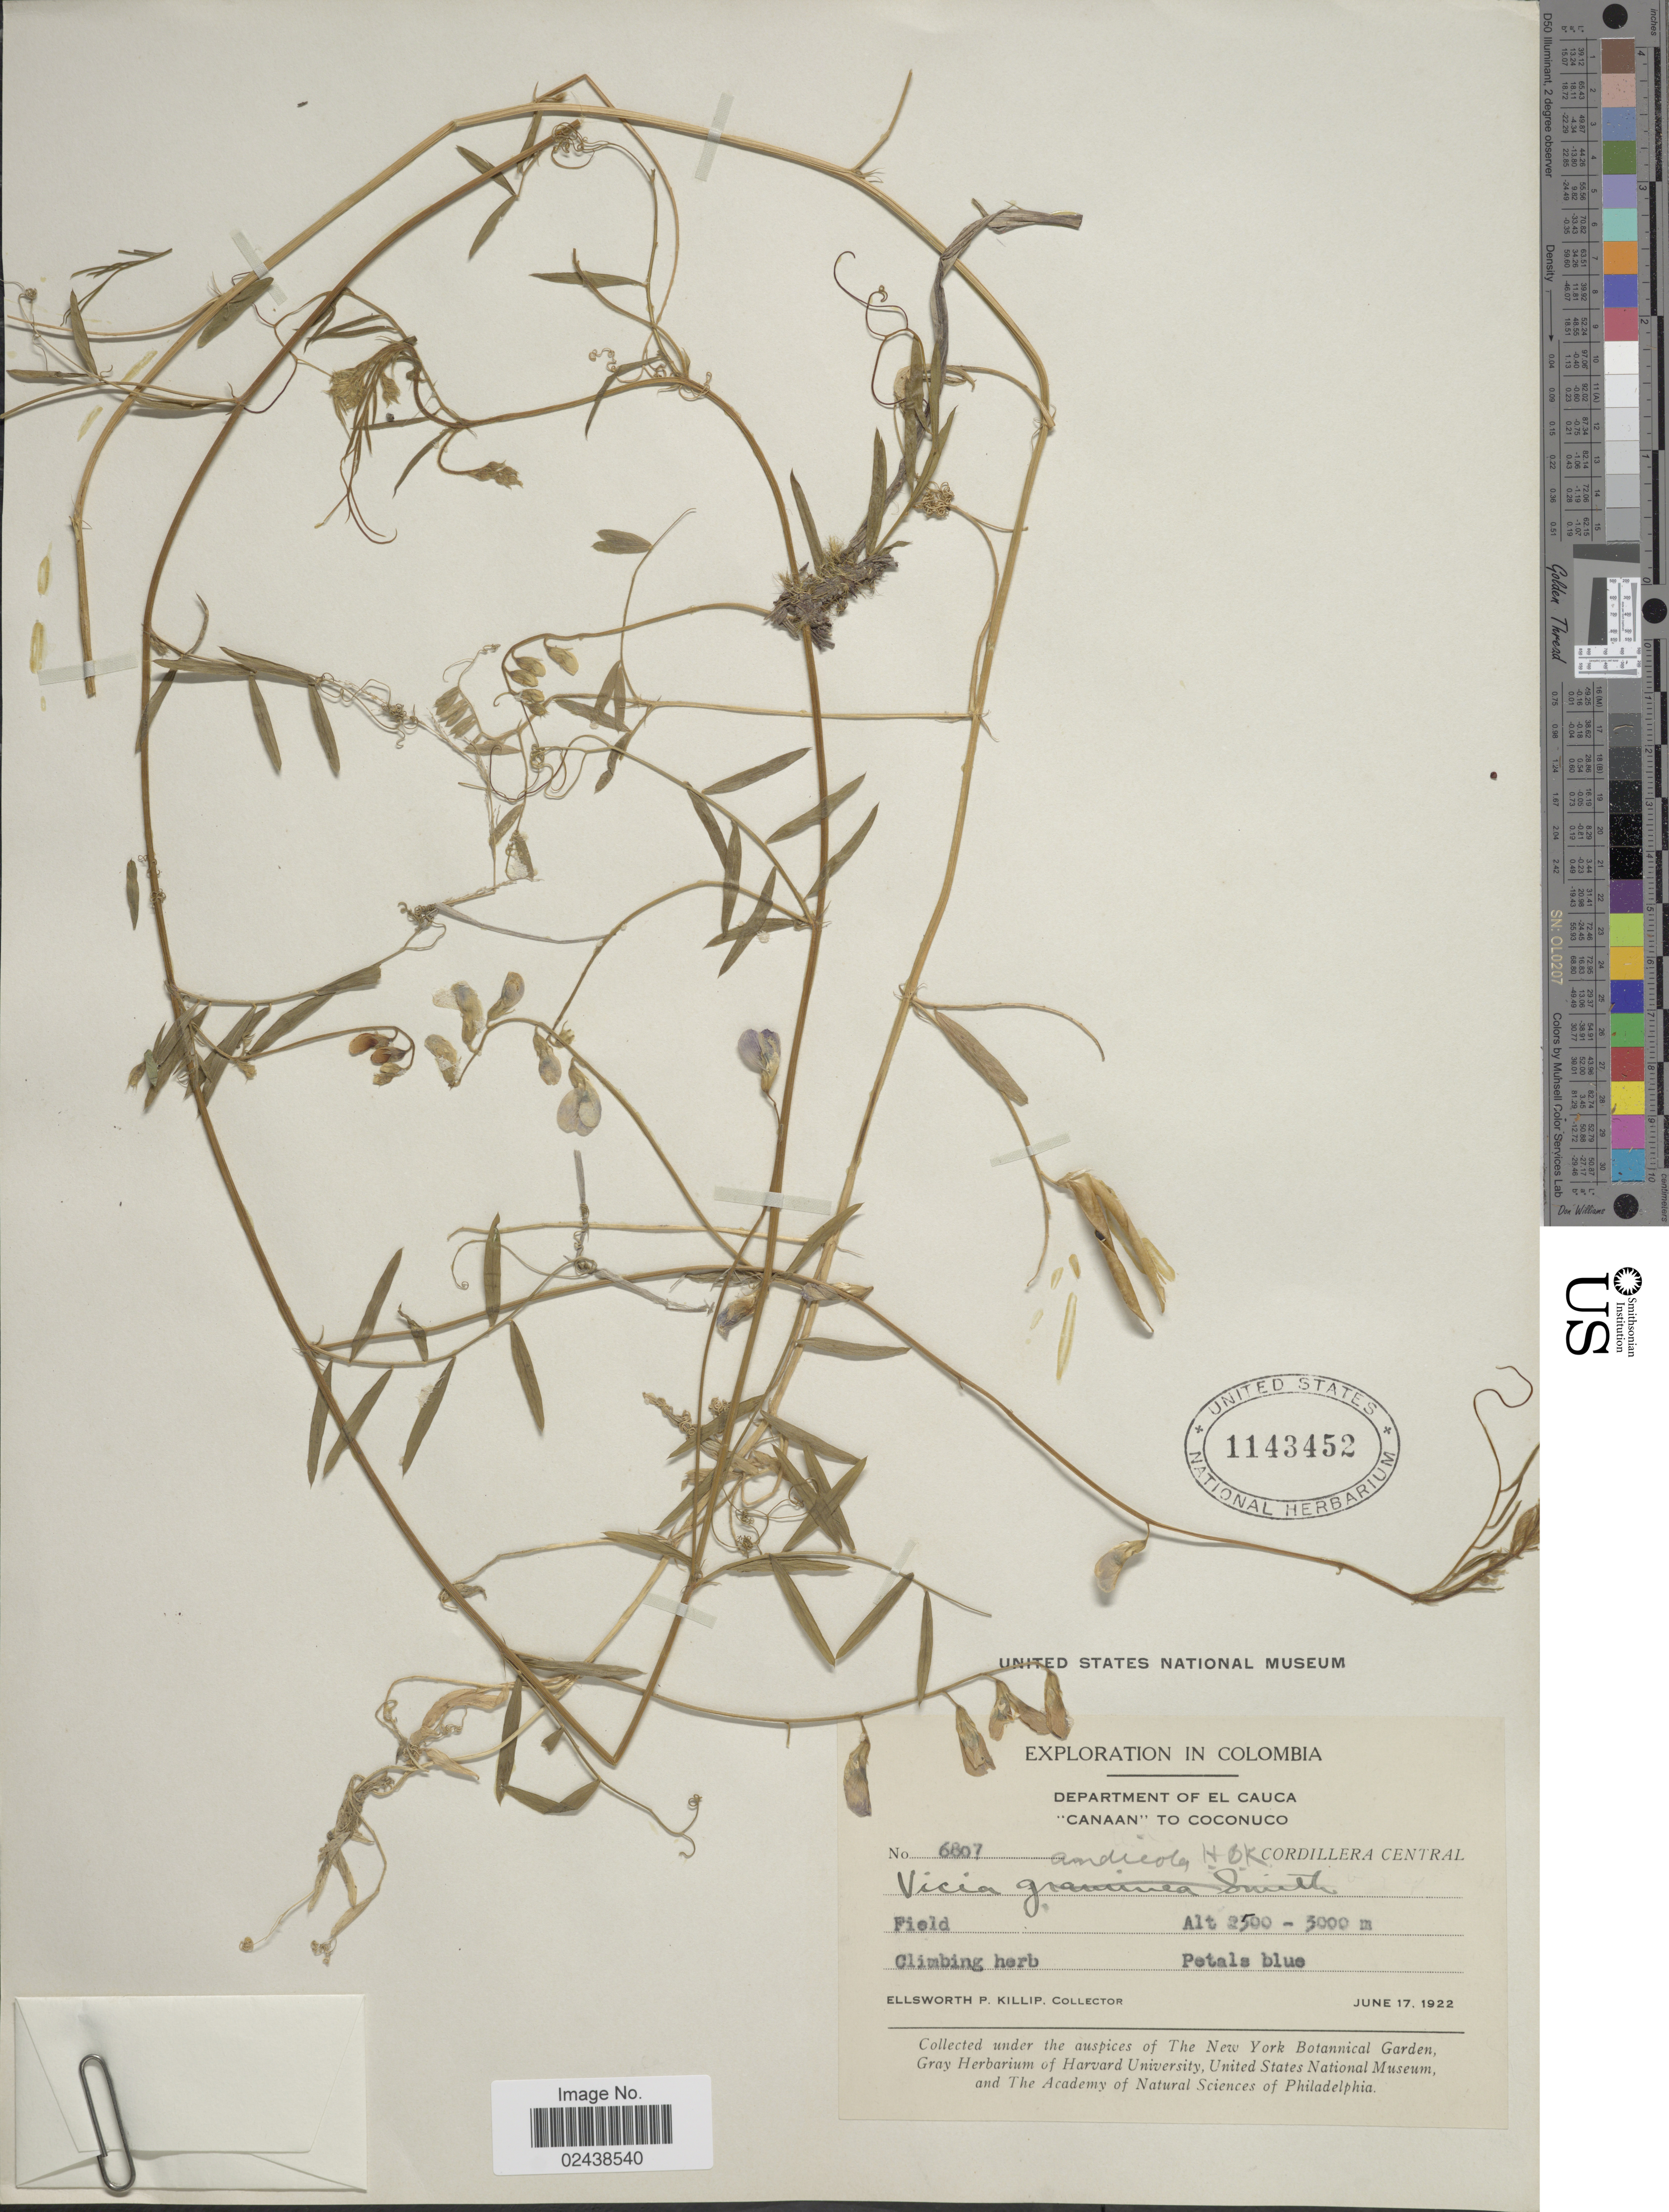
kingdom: Plantae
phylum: Tracheophyta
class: Magnoliopsida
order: Fabales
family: Fabaceae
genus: Vicia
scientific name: Vicia andicola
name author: Kunth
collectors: E. P. Killip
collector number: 6807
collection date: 1922-06-17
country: Colombia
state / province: Cauca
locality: Canaan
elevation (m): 2500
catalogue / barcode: US 1143452